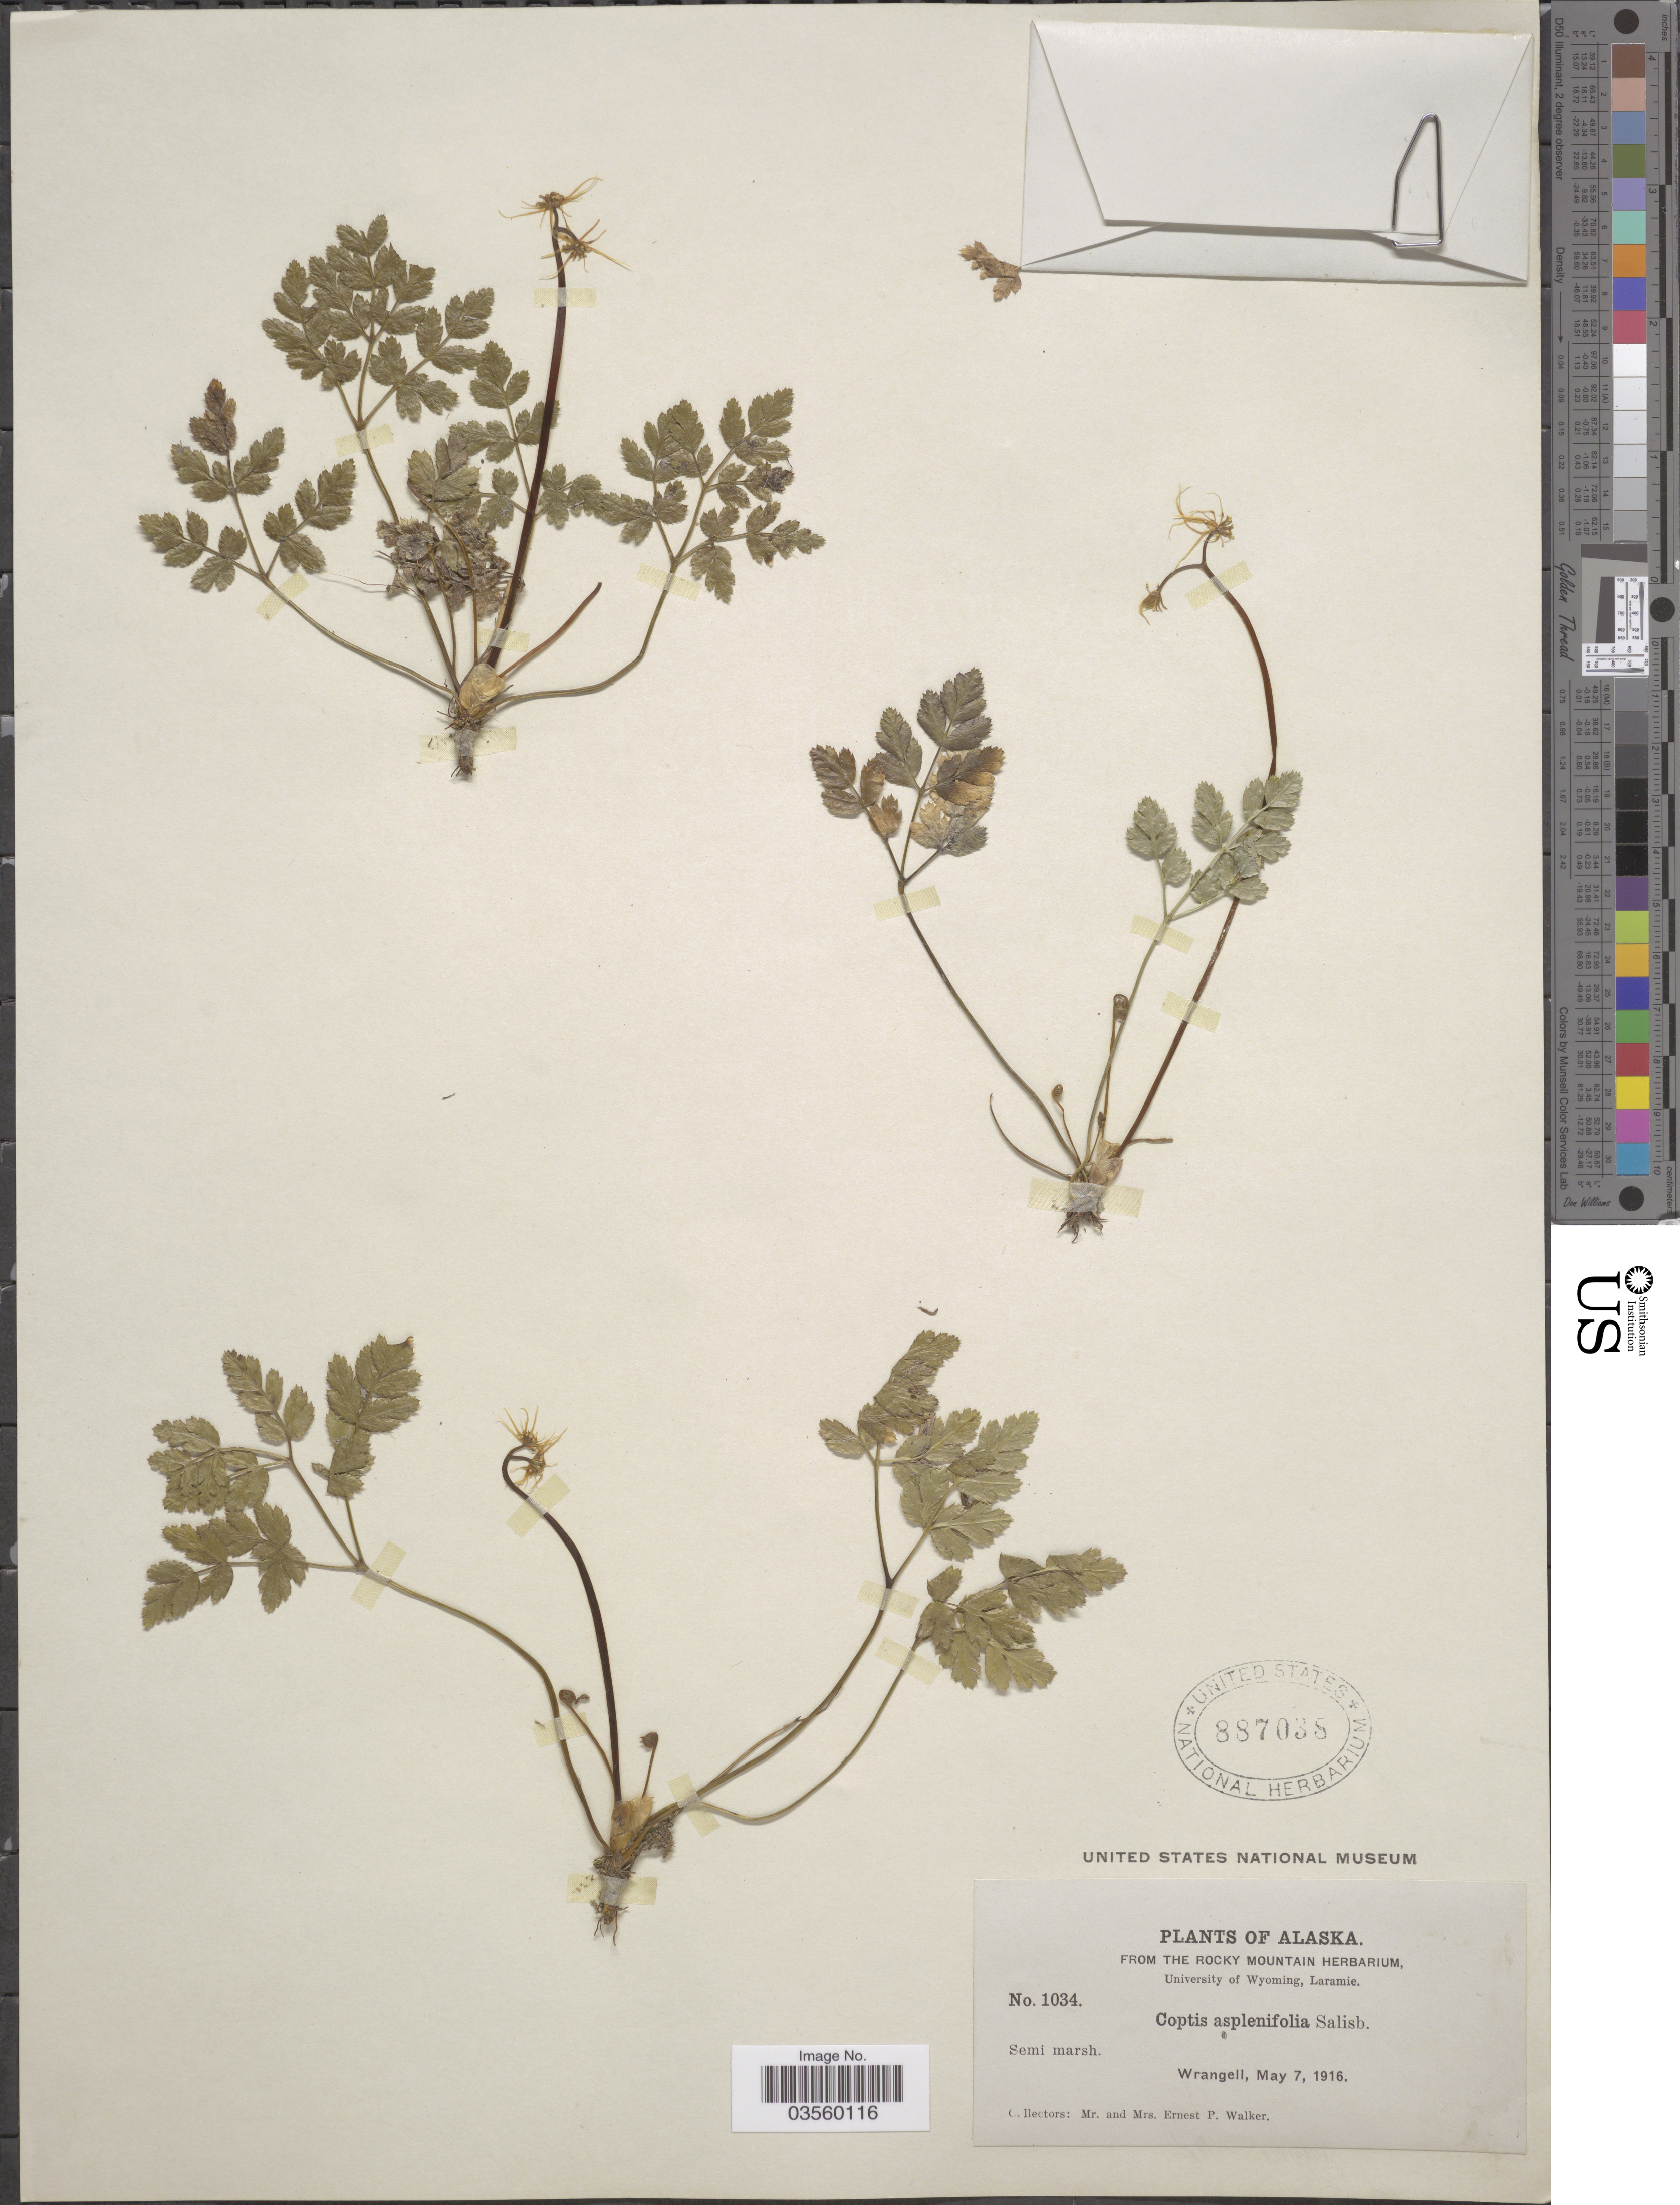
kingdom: Plantae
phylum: Tracheophyta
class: Magnoliopsida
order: Ranunculales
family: Ranunculaceae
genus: Coptis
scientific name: Coptis asplenifolia ined ?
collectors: E. P. Walker & E. Walker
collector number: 1034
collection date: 1916-05-07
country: United States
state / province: Alaska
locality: Wrangell.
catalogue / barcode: US 887038